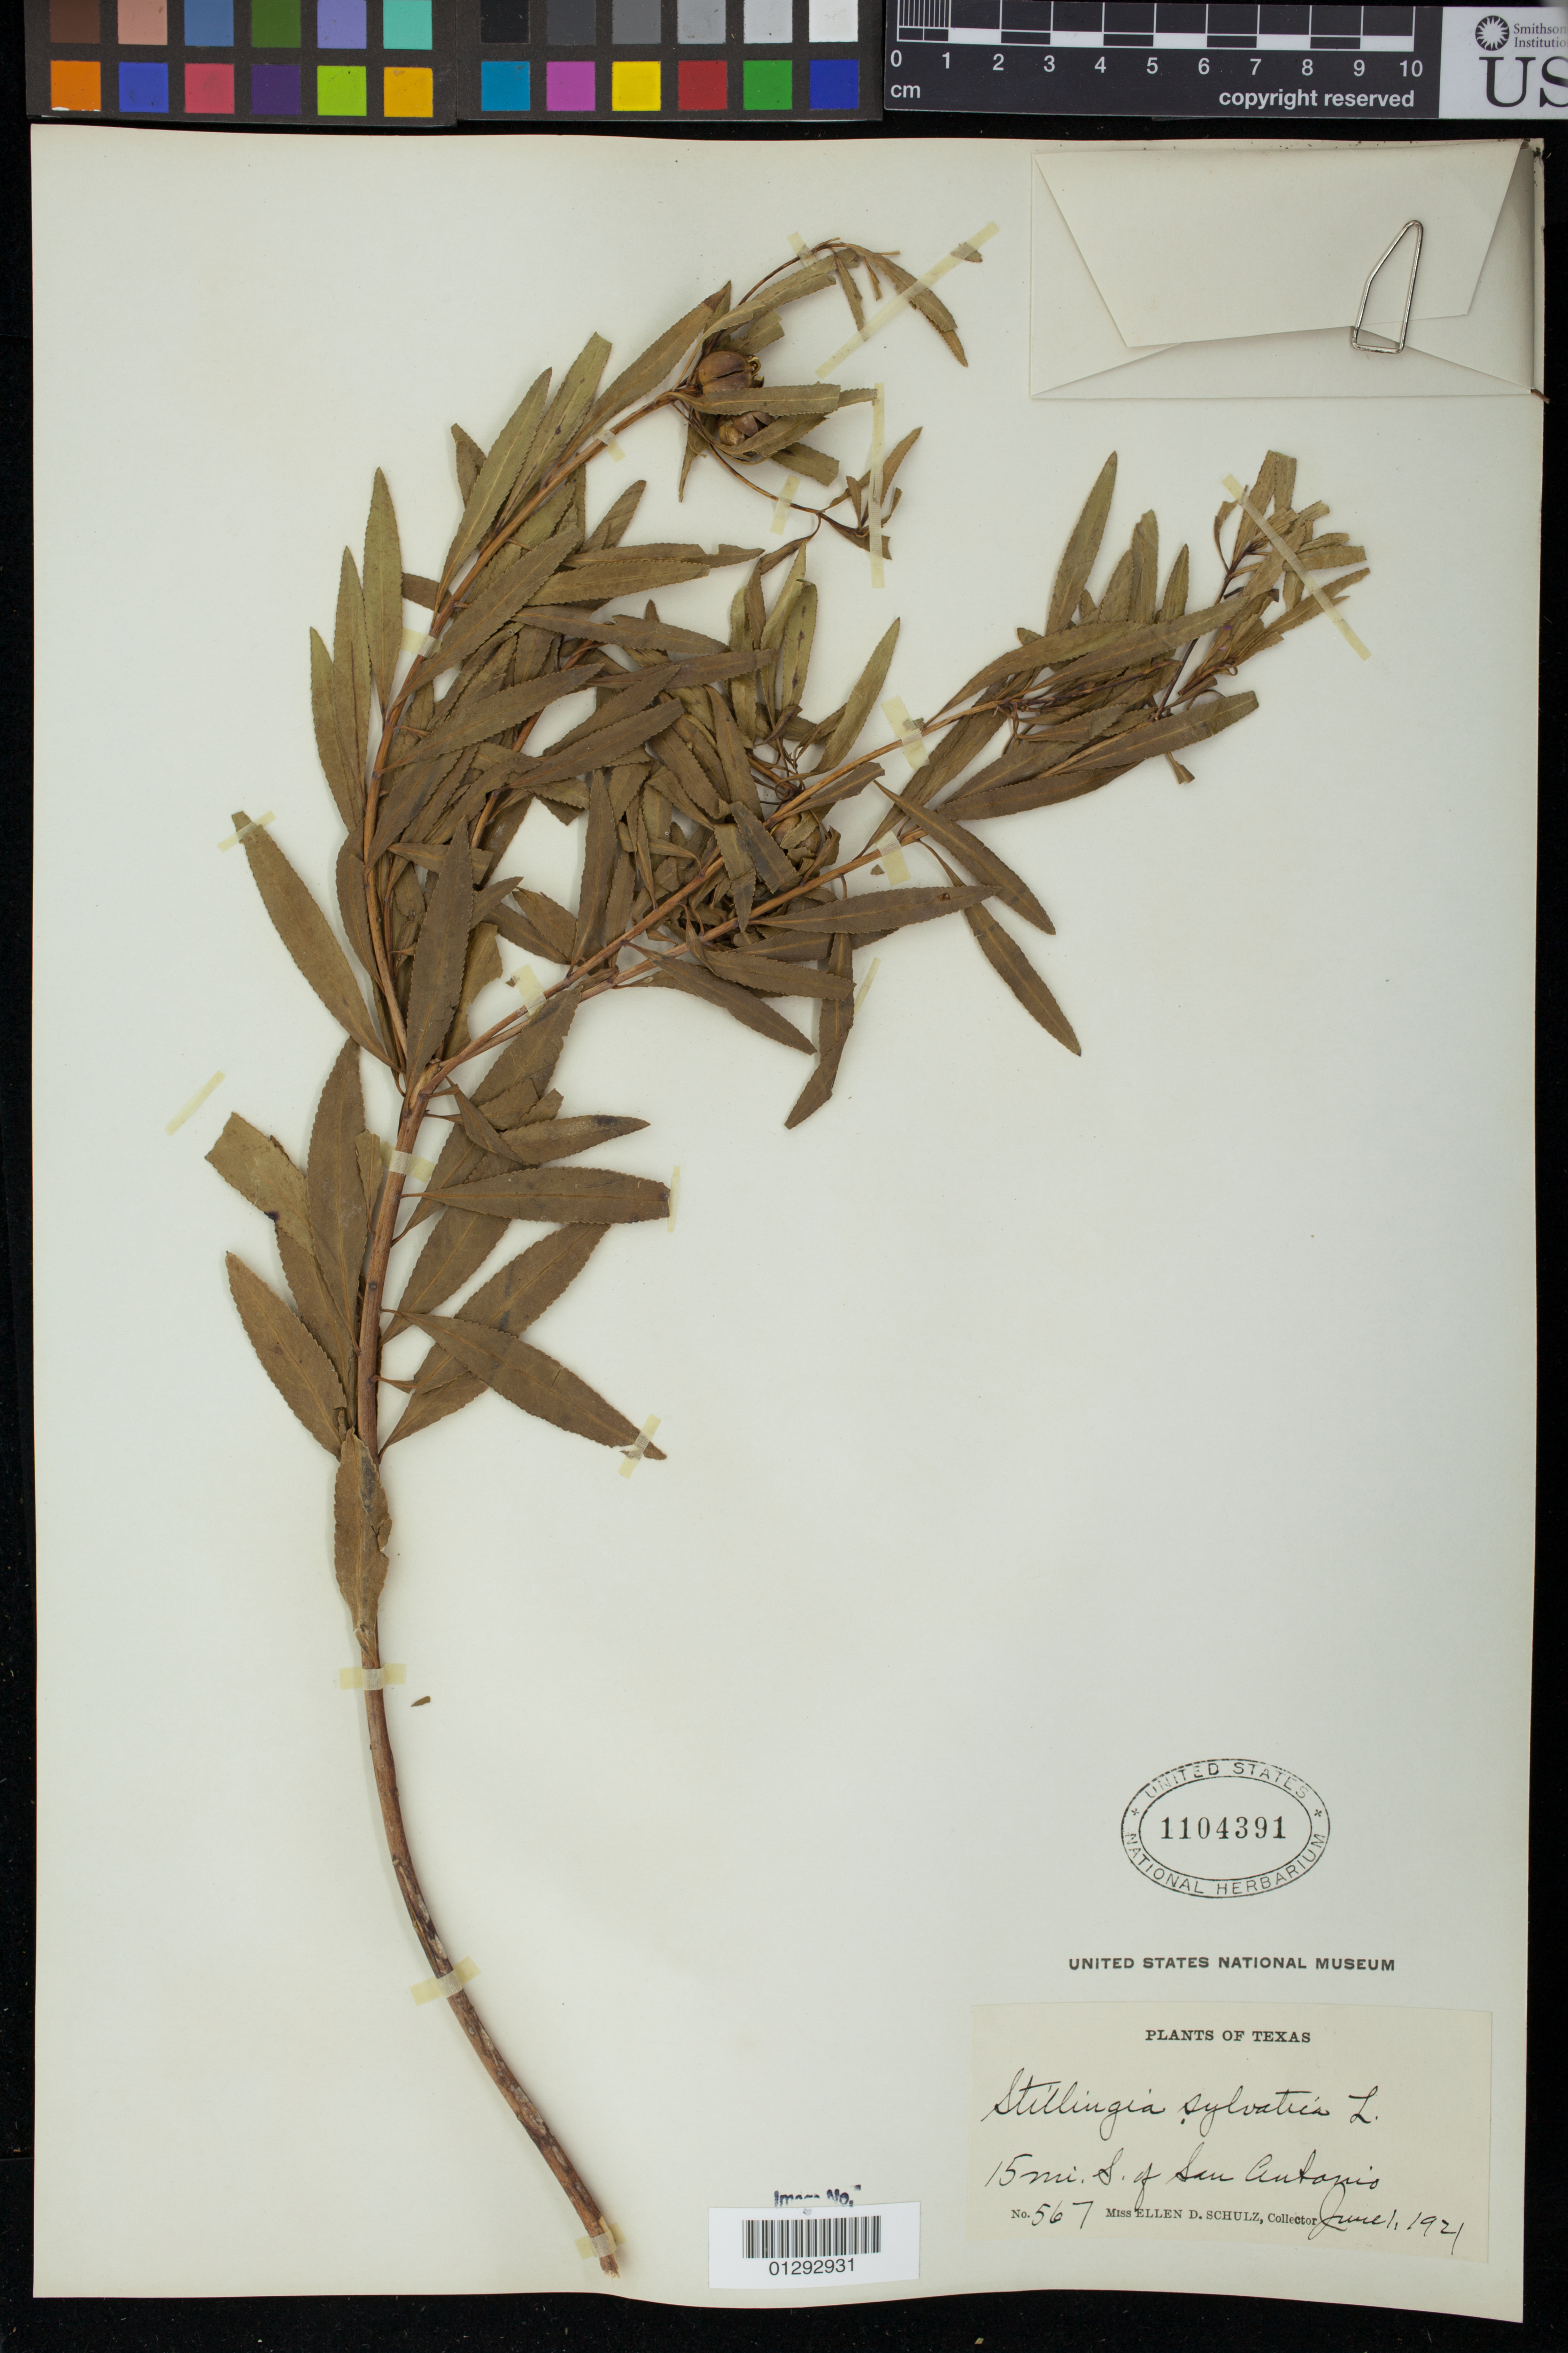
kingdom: Plantae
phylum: Tracheophyta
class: Magnoliopsida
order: Malpighiales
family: Euphorbiaceae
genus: Stillingia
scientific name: Stillingia sylvatica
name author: L.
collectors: E. D. Schulz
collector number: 567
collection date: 1921-06-01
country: United States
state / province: Texas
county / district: Bexar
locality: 15 mi S. of San Antonio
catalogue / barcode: US 1104391